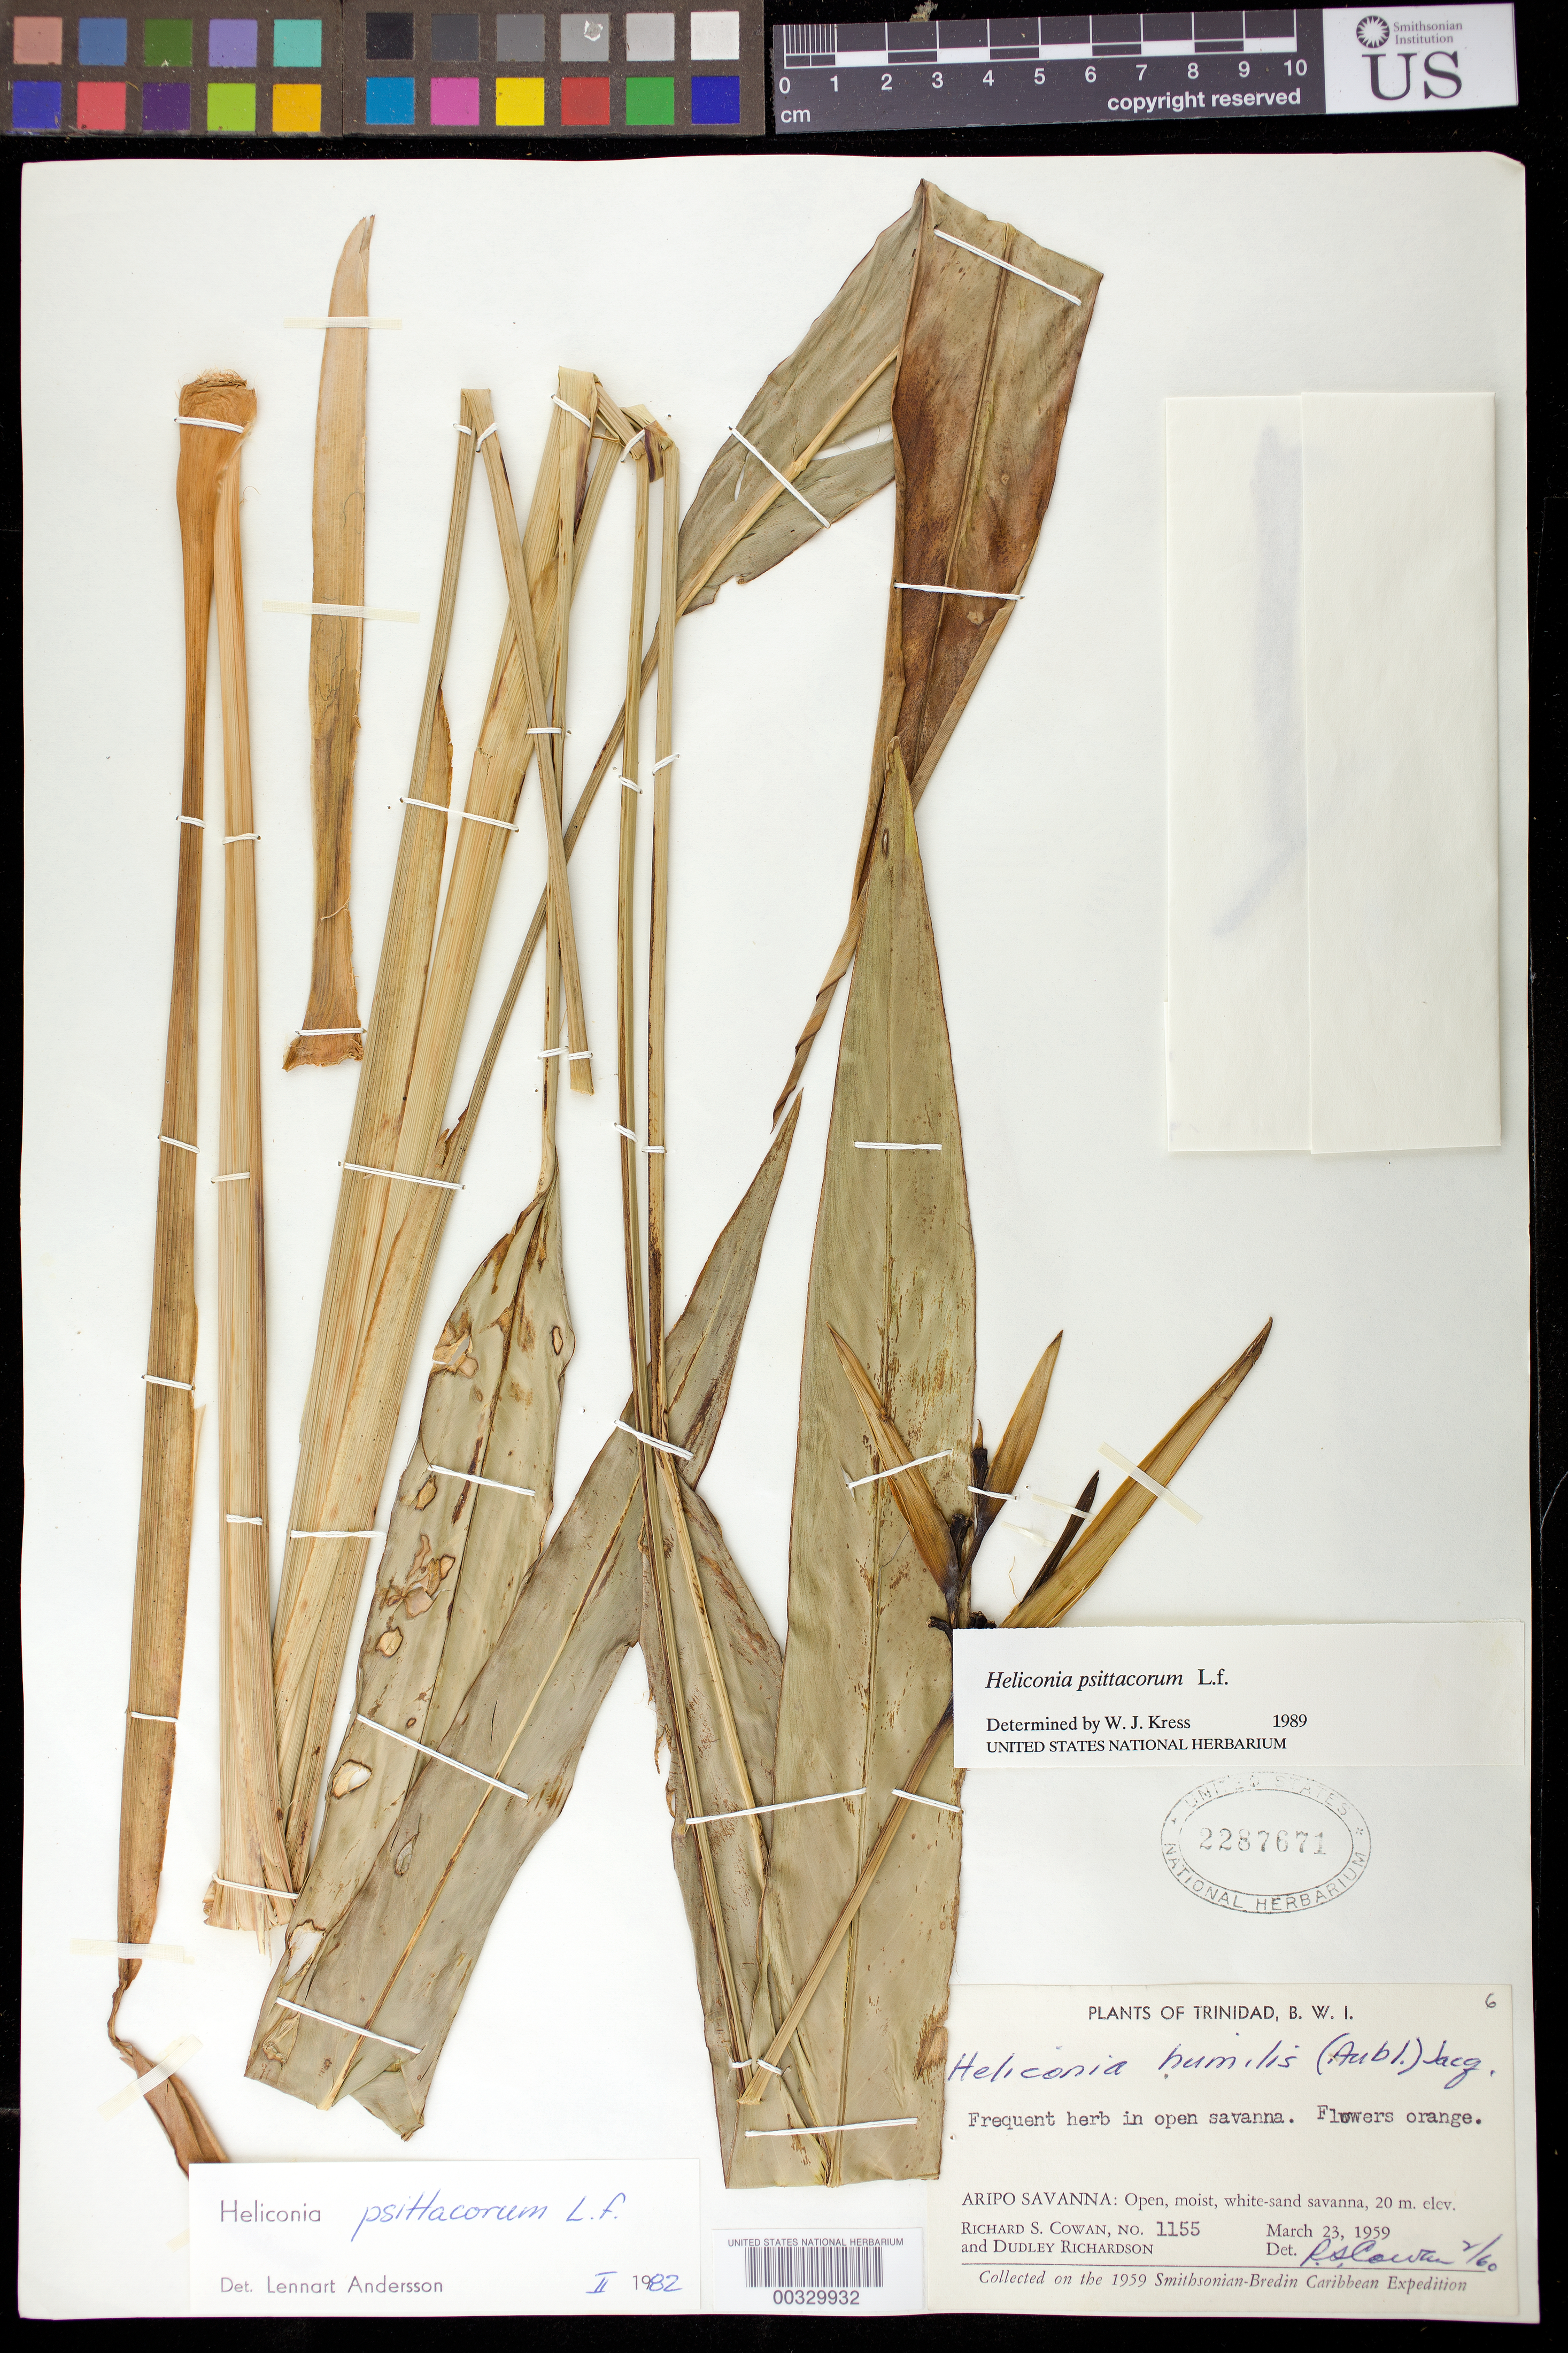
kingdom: Plantae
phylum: Tracheophyta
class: Liliopsida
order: Zingiberales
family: Heliconiaceae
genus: Heliconia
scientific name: Heliconia psittacorum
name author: L. f.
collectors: R. S. Cowan & D. Richardson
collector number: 1155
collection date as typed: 23 Mar 1959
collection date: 1959-03-23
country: Trinidad and Tobago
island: Trinidad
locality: Aripo savanna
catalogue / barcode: US 2287671